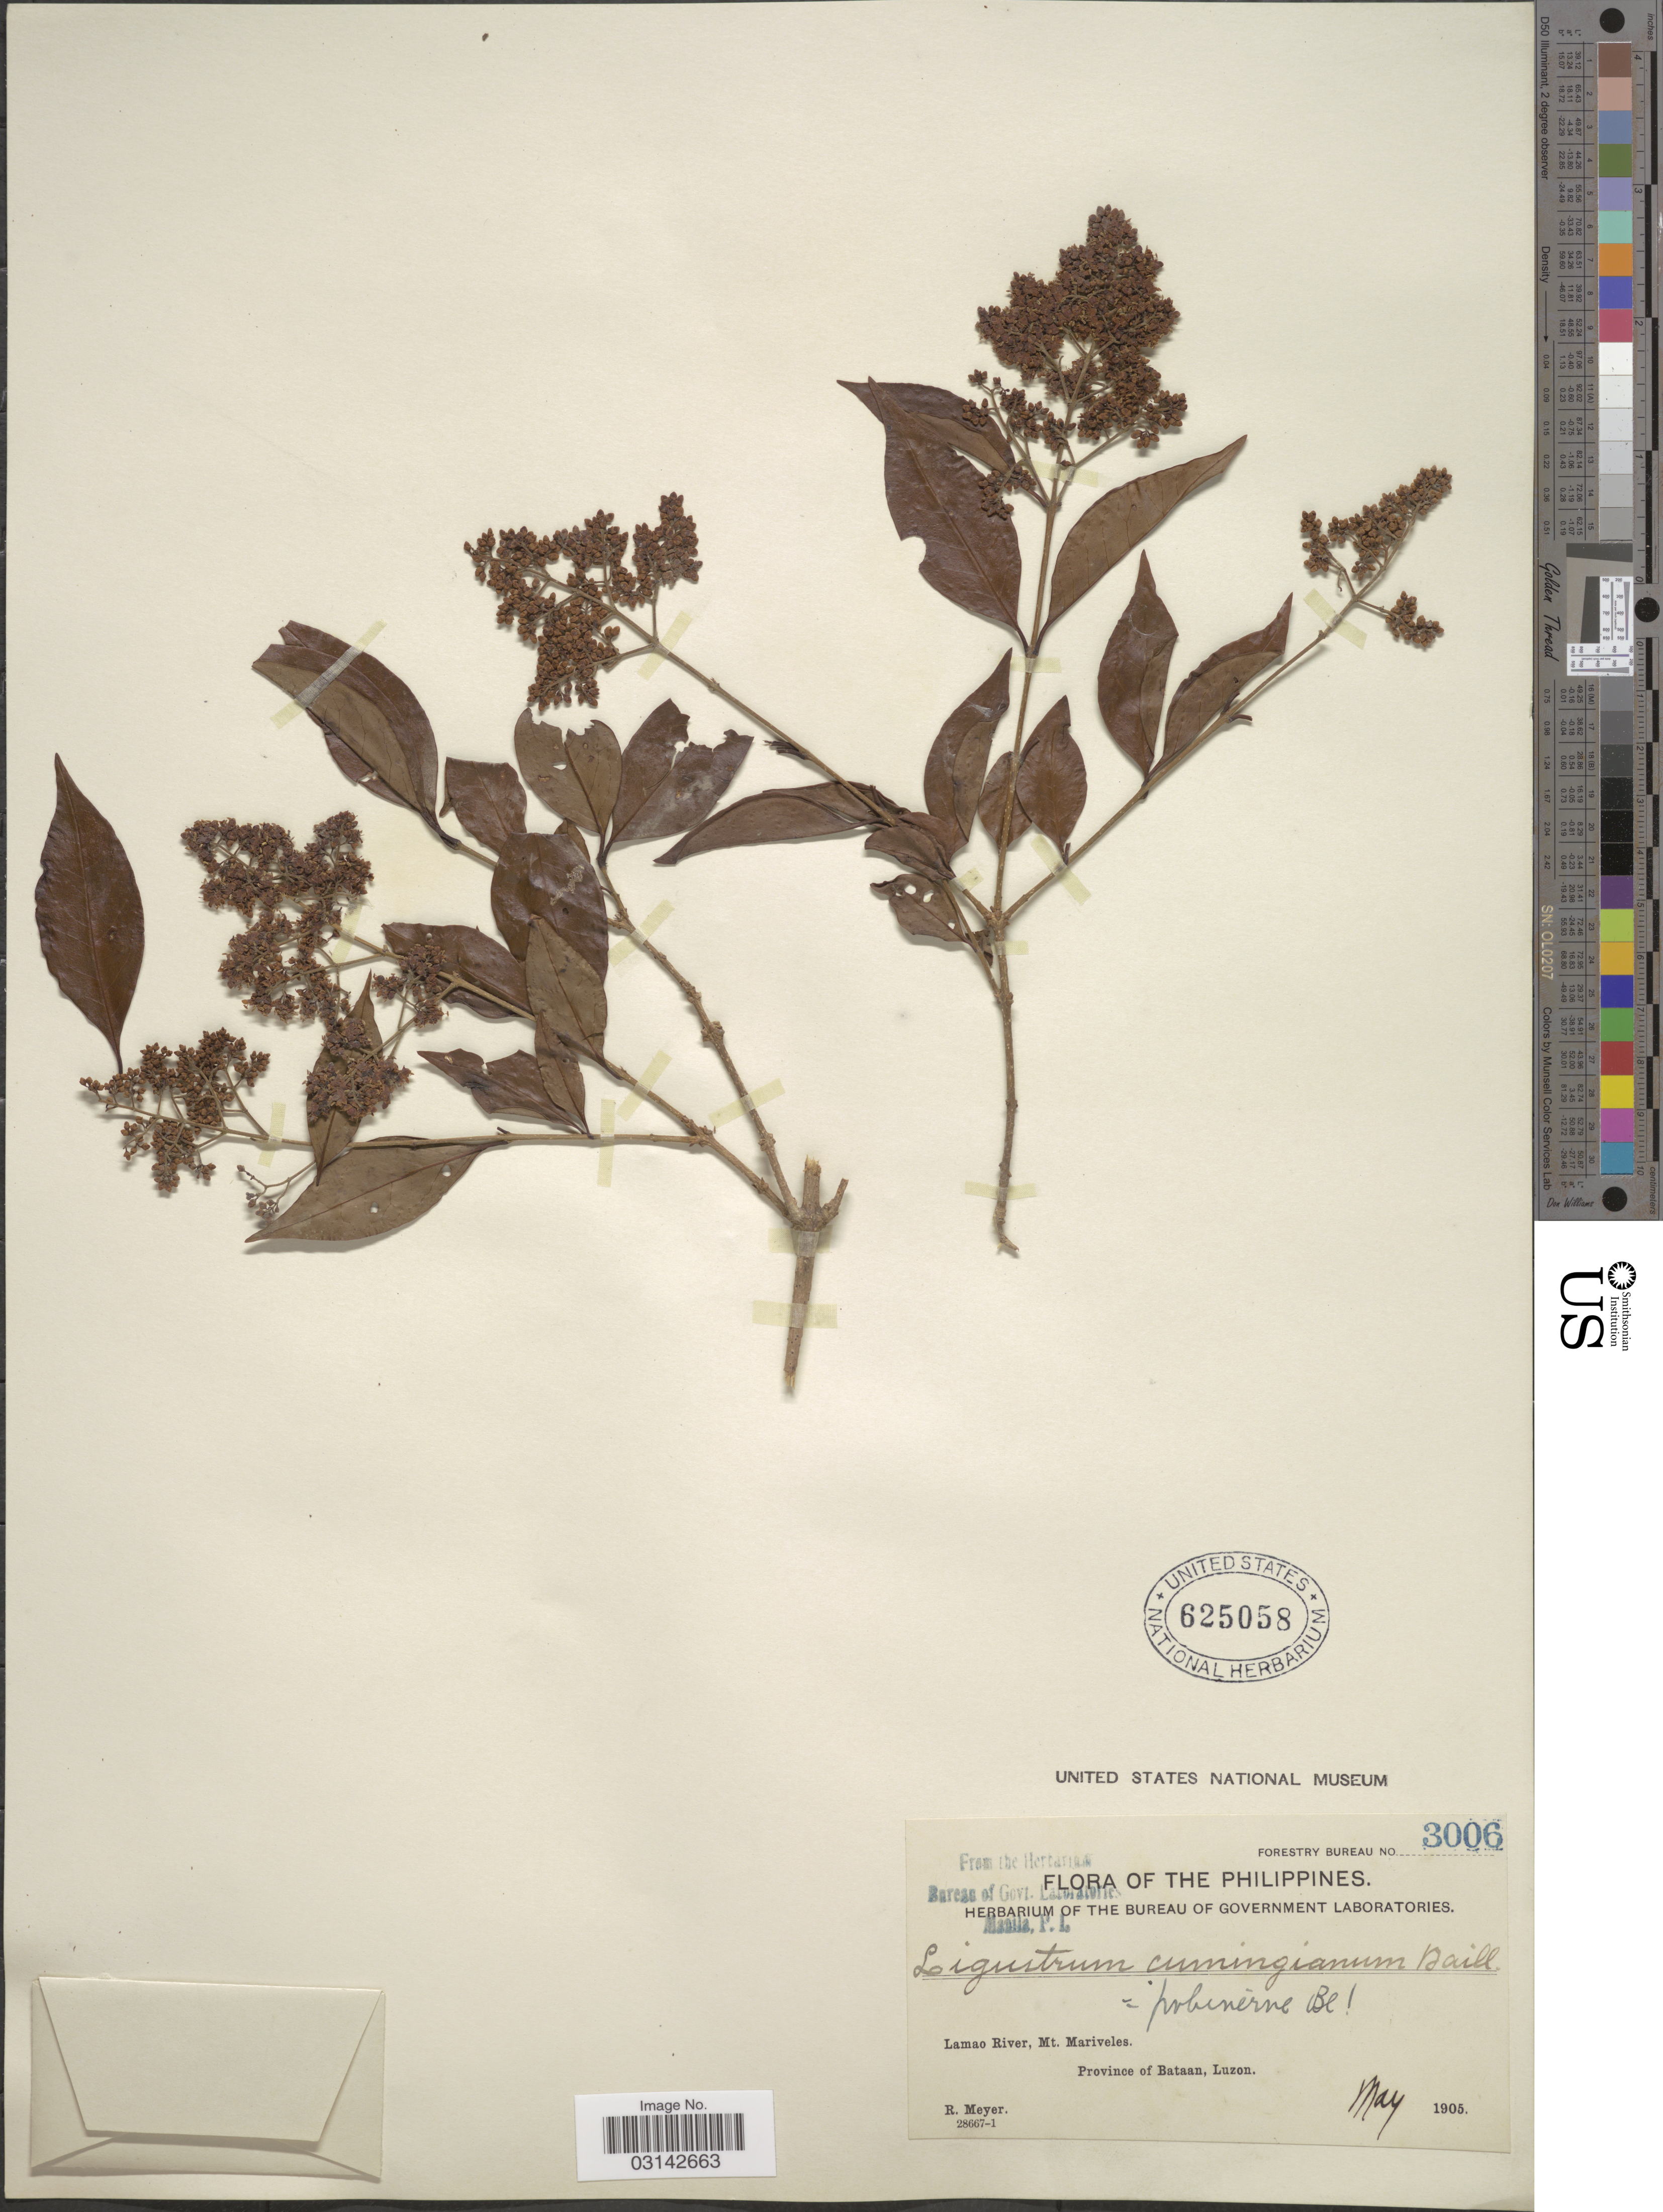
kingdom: Plantae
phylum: Tracheophyta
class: Magnoliopsida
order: Lamiales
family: Oleaceae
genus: Ligustrum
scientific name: Ligustrum sp.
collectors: R. Meyer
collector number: Forestry Bureau 3006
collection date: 1905-05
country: Philippines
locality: Lamao River, Mt. Mariveles, Province of Bataan, Luzon.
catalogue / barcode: US 625058